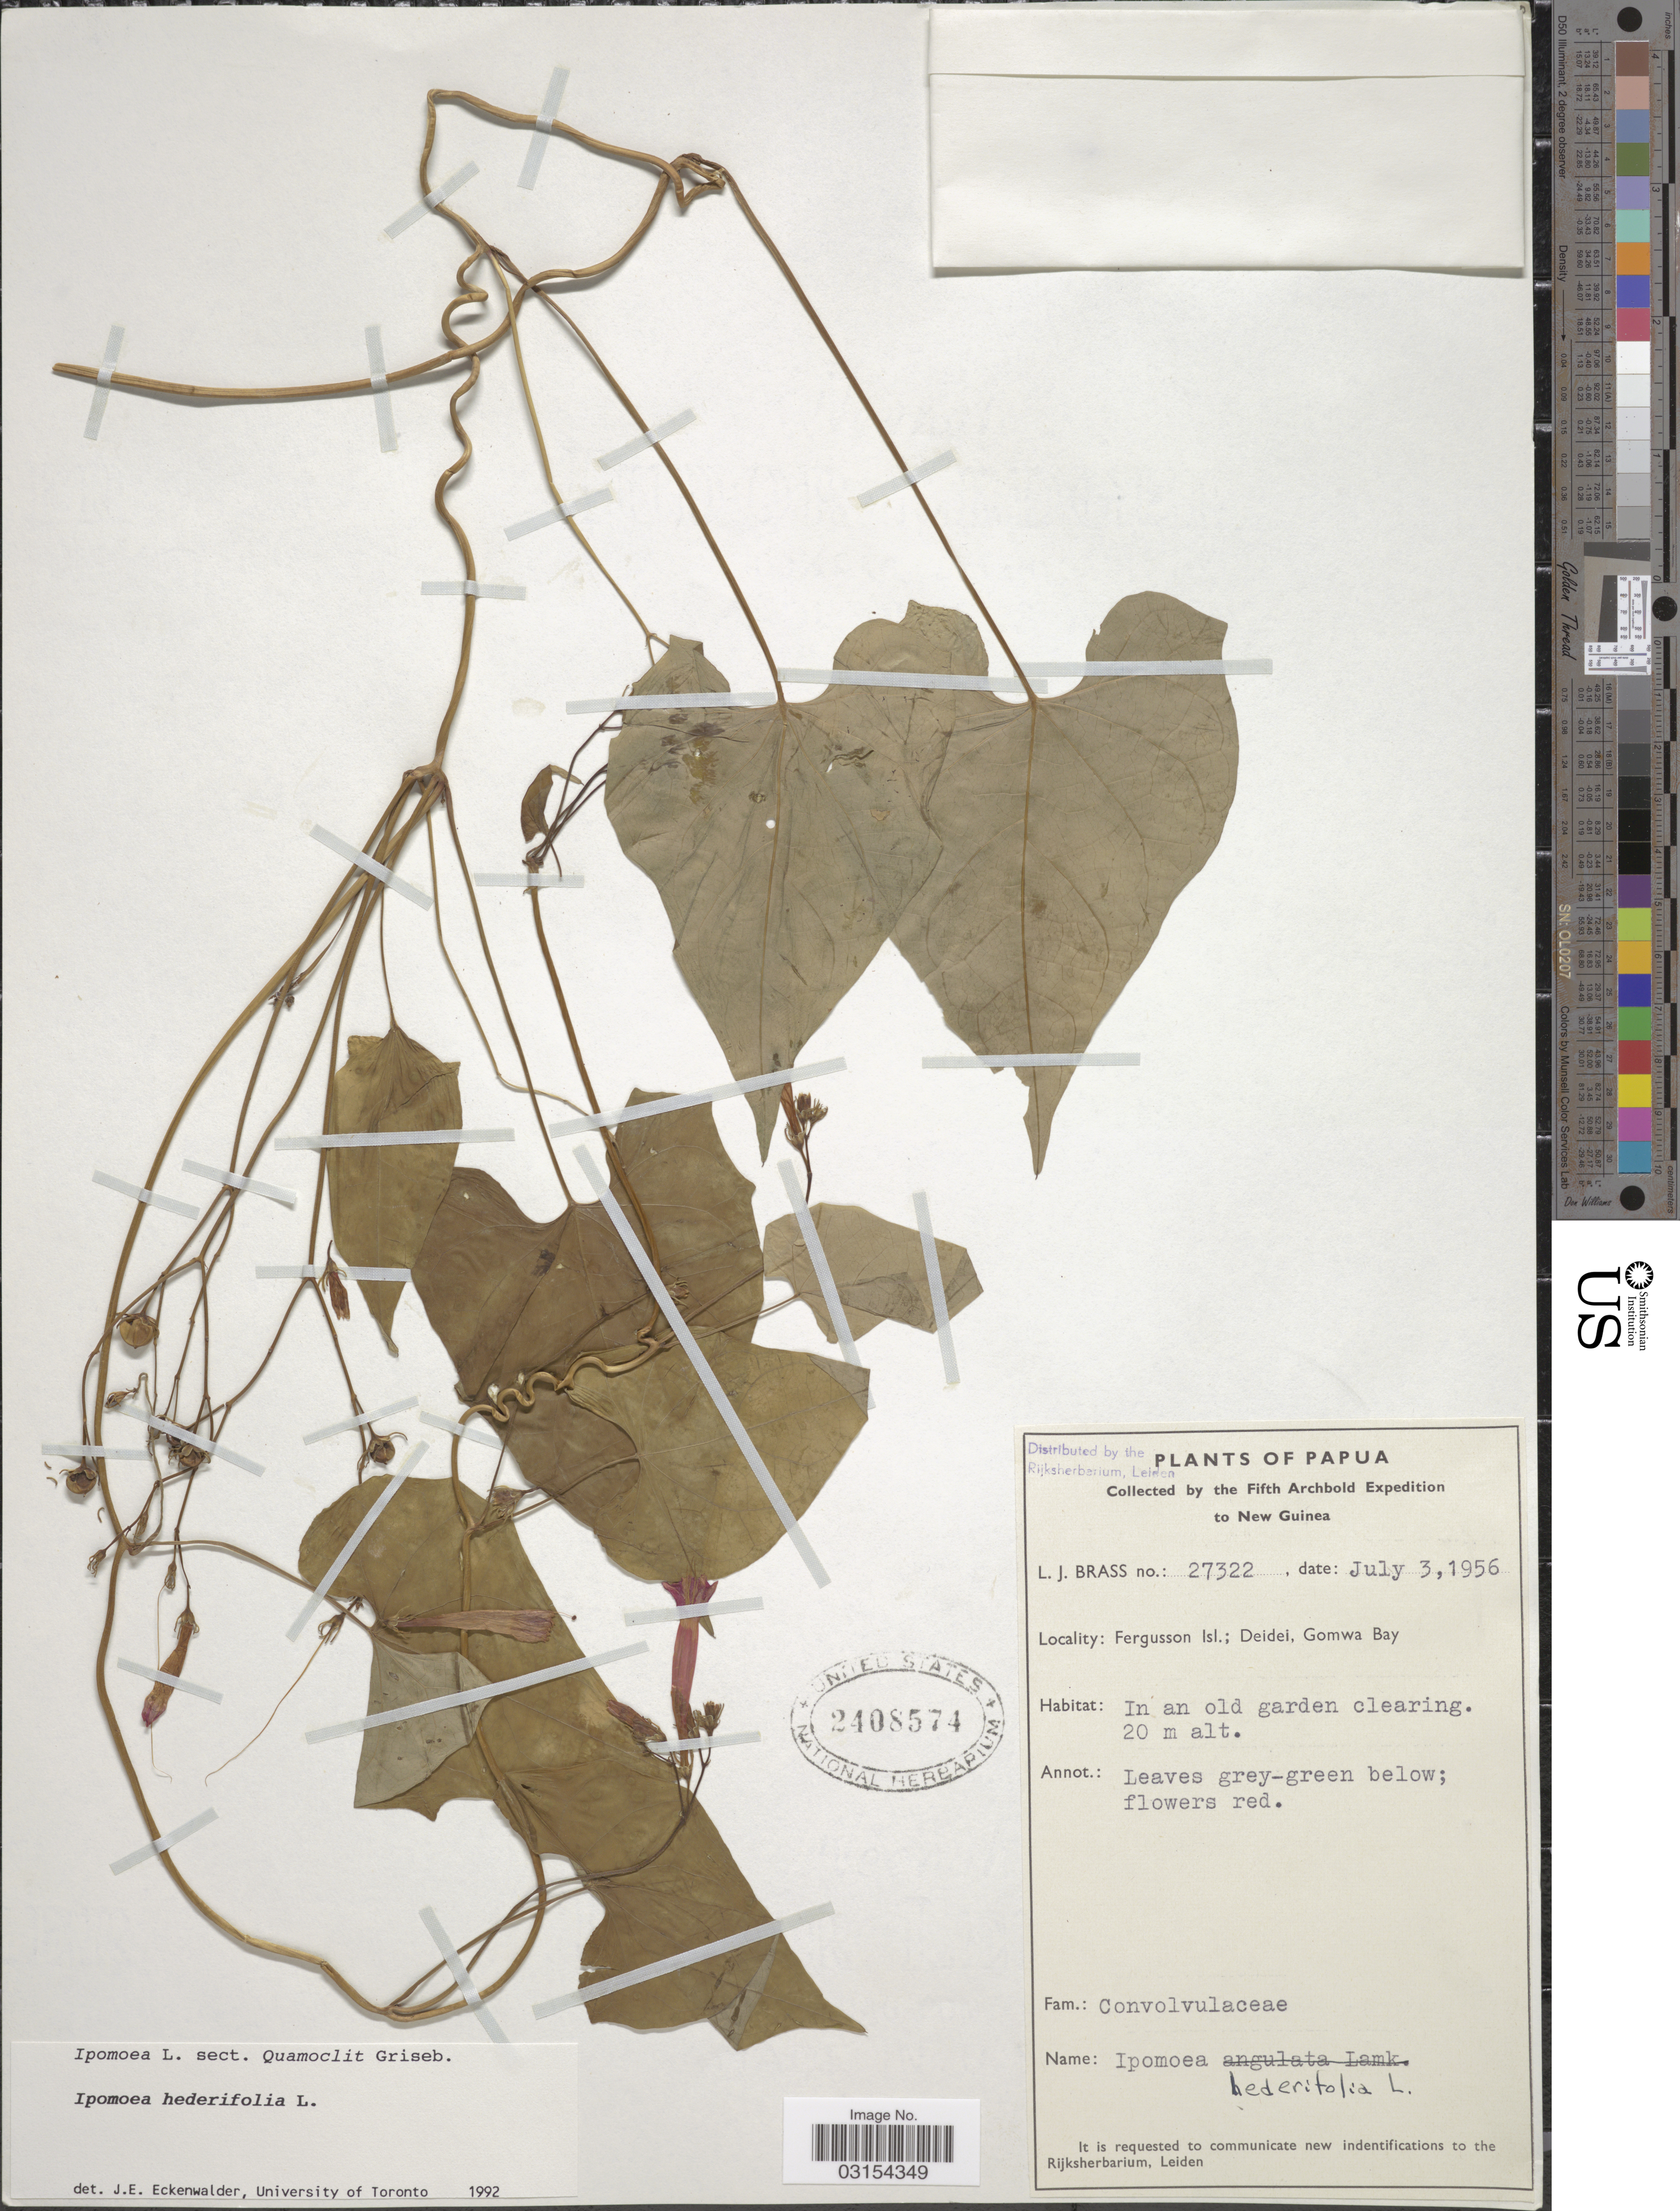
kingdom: Plantae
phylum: Tracheophyta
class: Magnoliopsida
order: Solanales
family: Convolvulaceae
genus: Ipomoea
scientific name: Ipomoea hederifolia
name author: L.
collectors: L. J. Brass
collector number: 27322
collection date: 1956-07-03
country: Papua New Guinea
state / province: Milne Bay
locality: Papua. New Guinea. Fergusson Isl.; Deidei, Gomwa Bay.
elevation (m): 20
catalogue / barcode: US 2408574